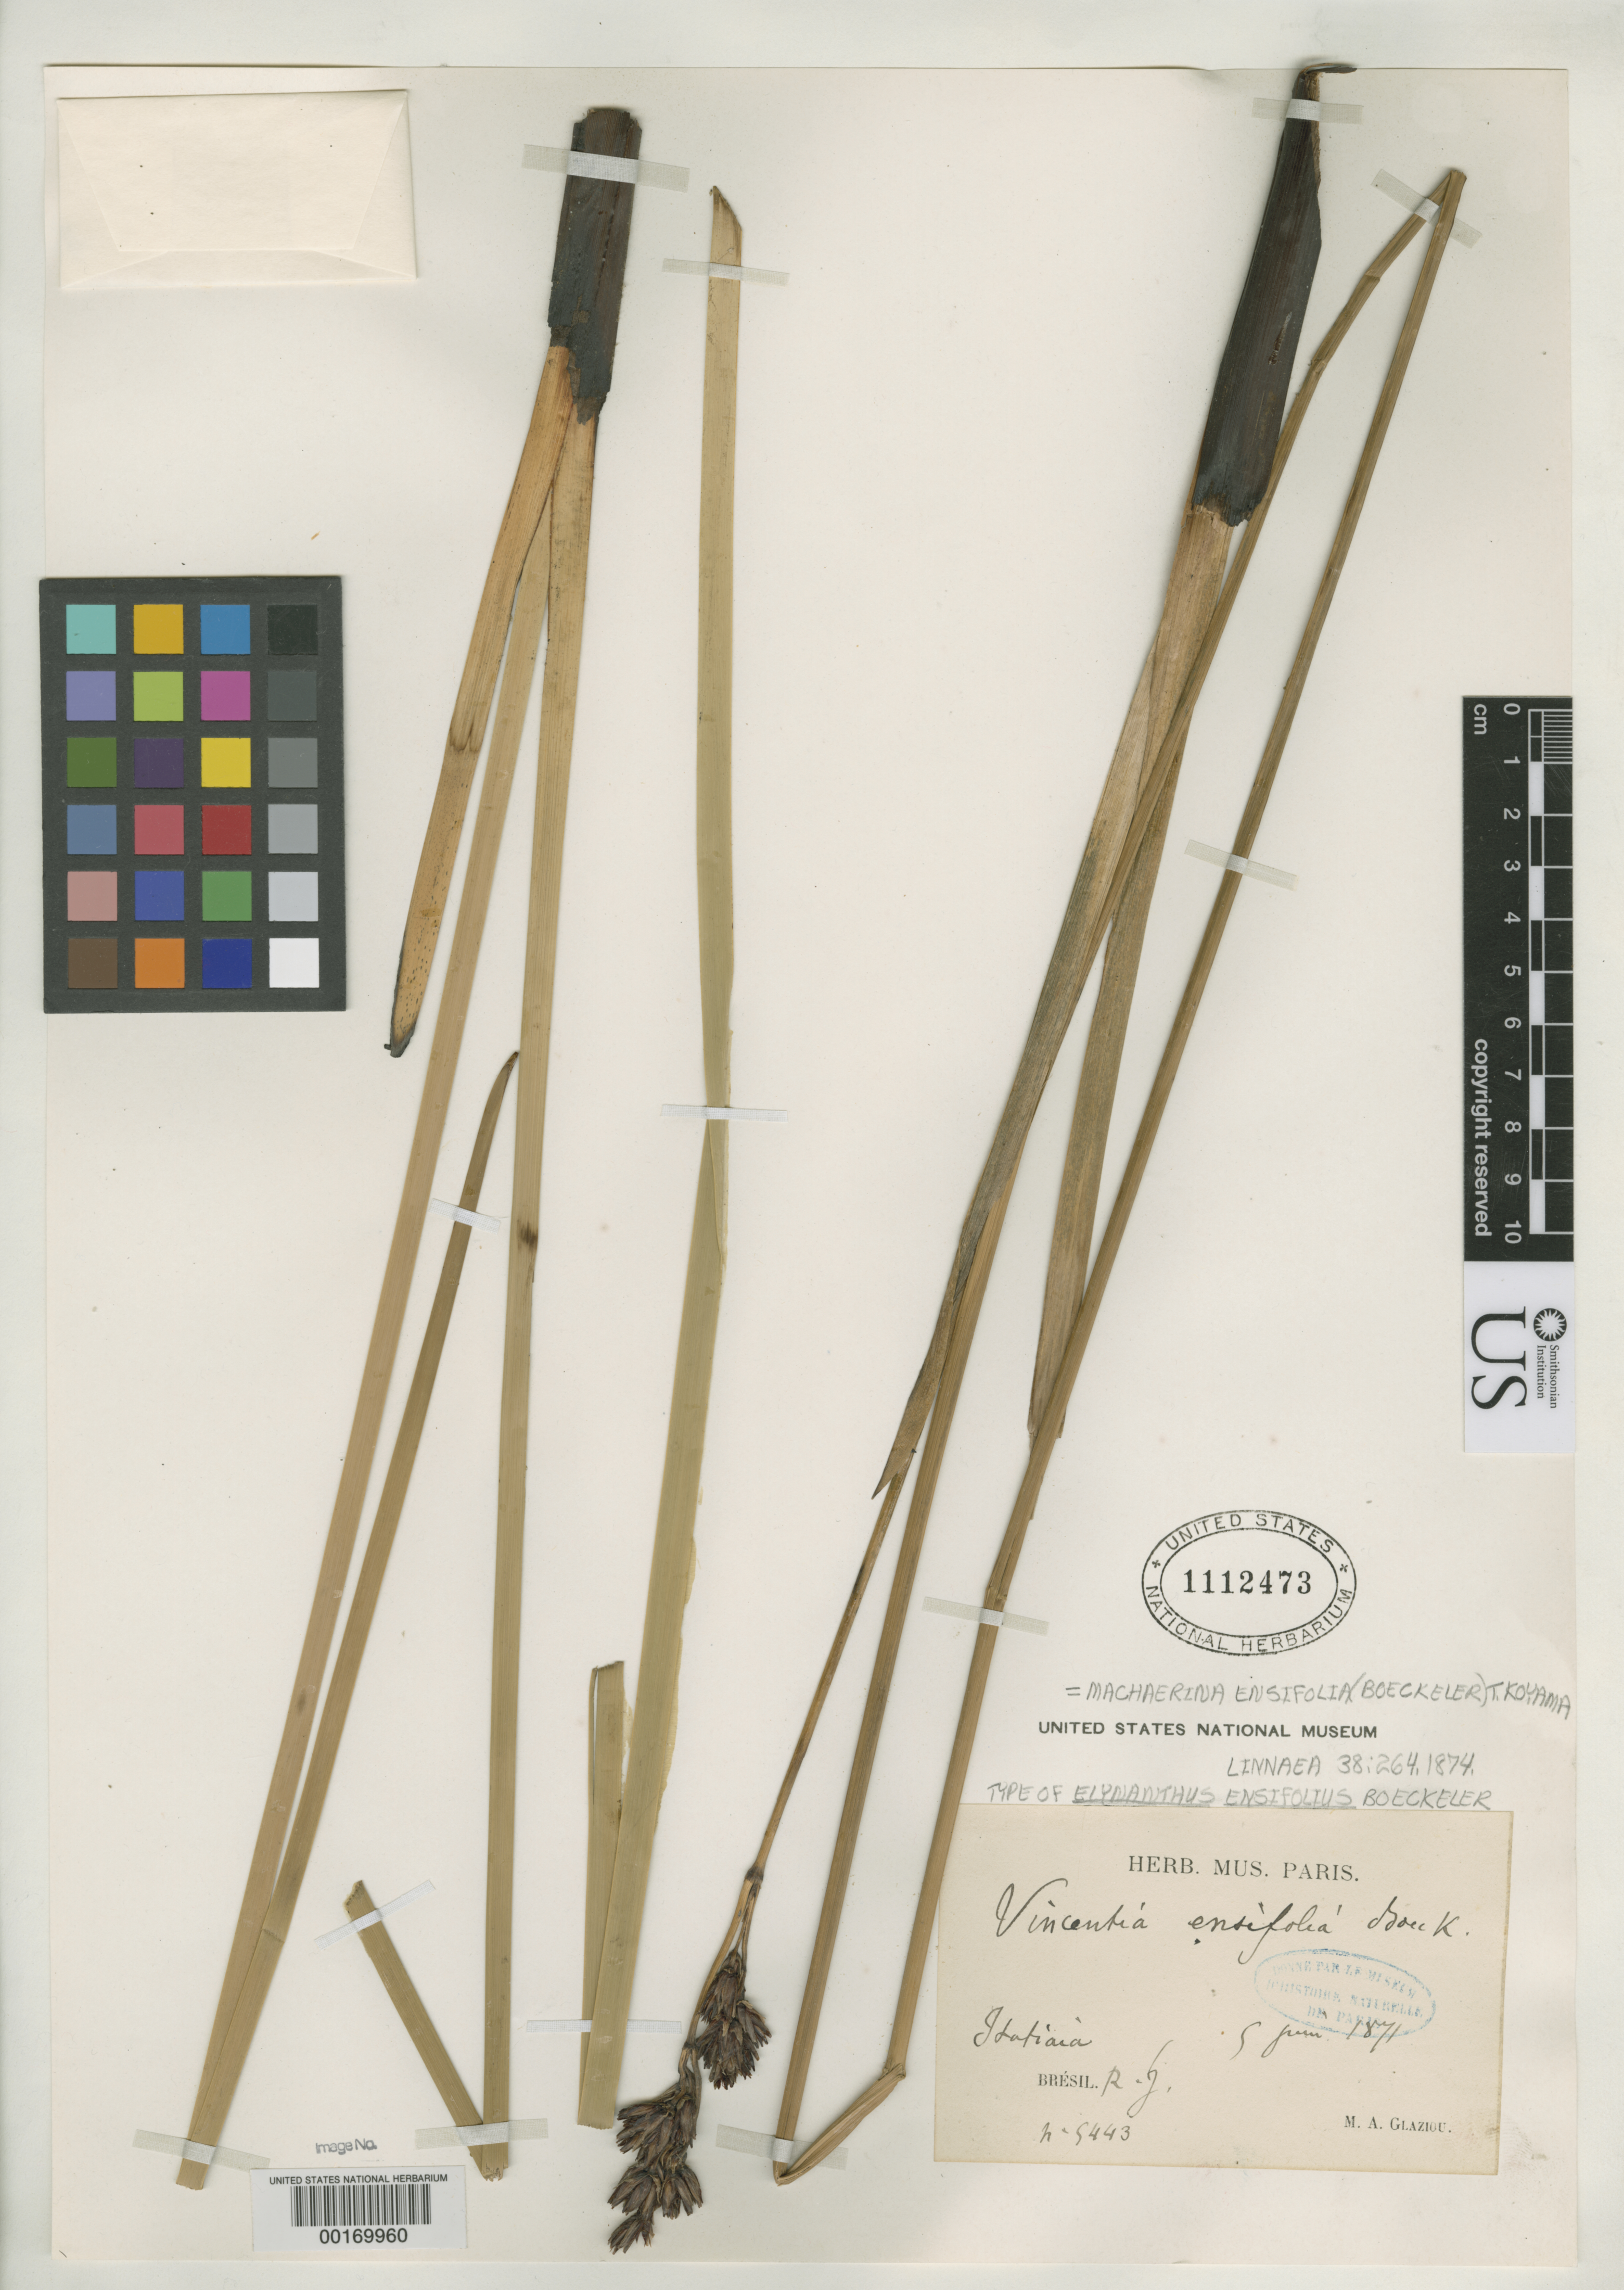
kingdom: Plantae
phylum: Tracheophyta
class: Liliopsida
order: Poales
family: Cyperaceae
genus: Elynanthus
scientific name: Elynanthus ensifolius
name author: Boeckeler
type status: Isotype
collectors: A. F. M. Glaziou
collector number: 5443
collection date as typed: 05 Jun 1871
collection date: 1871-06-05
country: Brazil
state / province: Rio de Janeiro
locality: Itatiaia.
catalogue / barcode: US 1112473